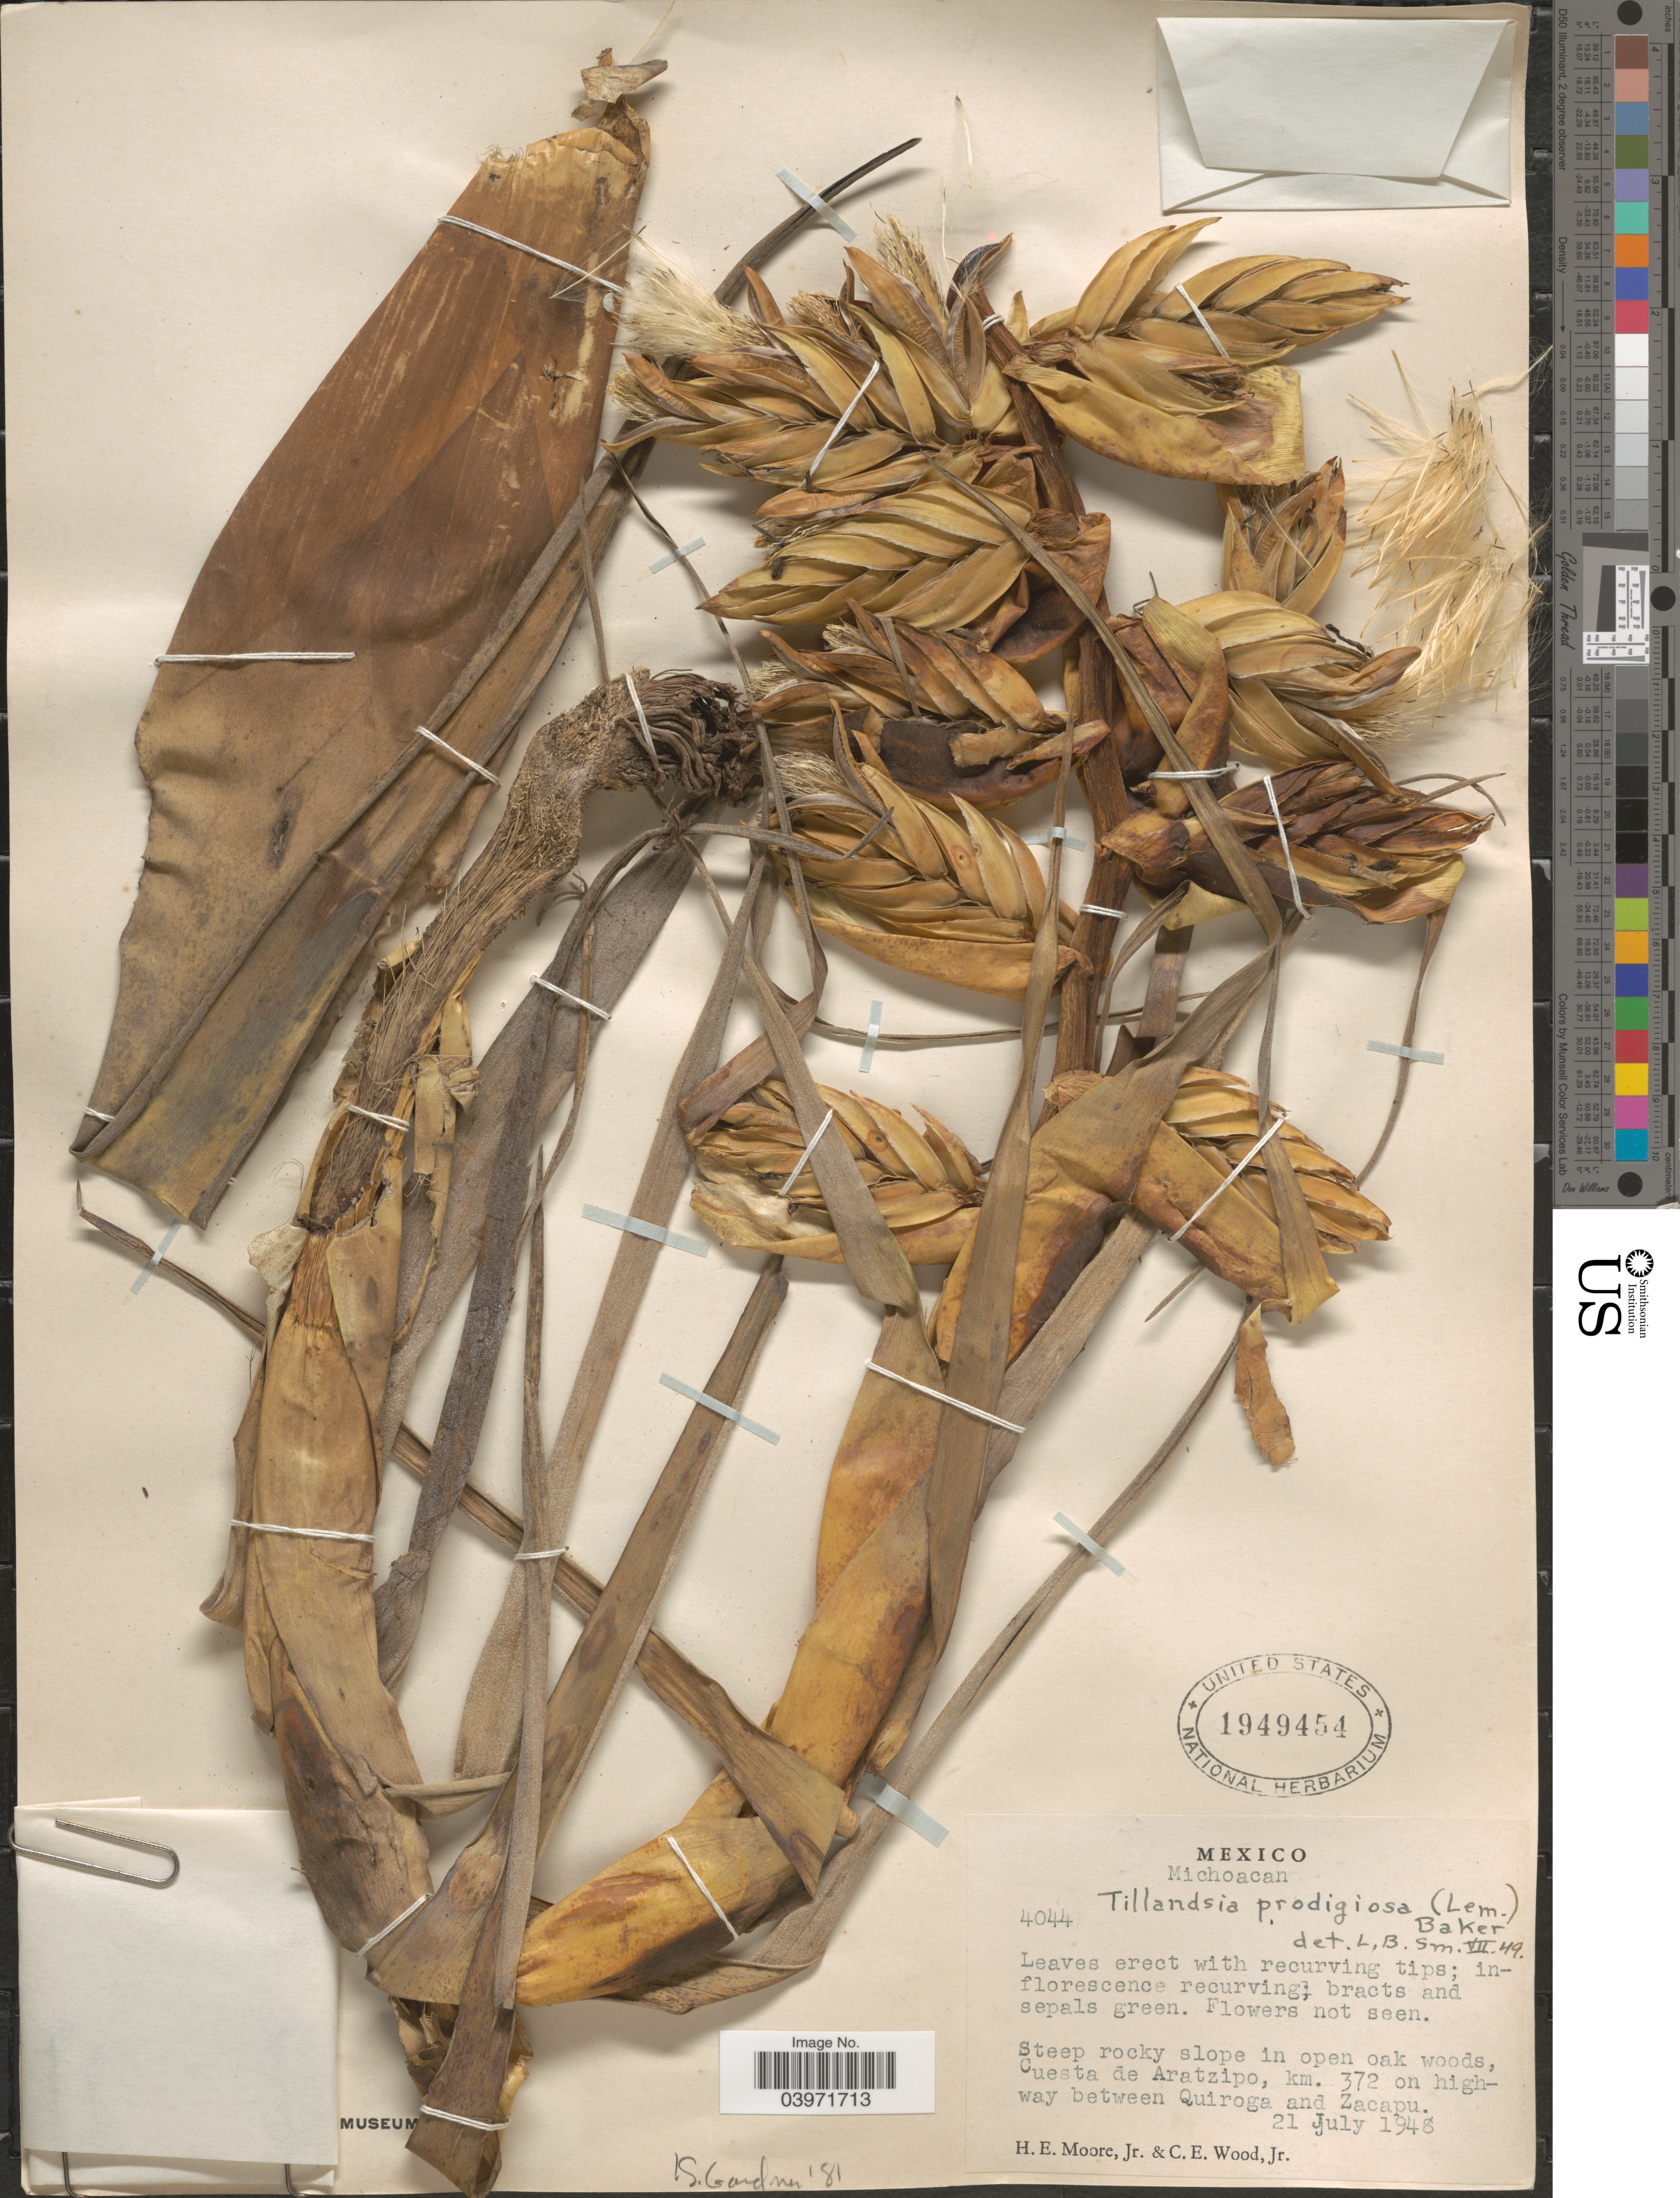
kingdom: Plantae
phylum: Tracheophyta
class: Liliopsida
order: Poales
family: Bromeliaceae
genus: Tillandsia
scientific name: Tillandsia prodigiosa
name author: (Lem.) Baker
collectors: H. Moore & C. Wood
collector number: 4044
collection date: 1948-07-21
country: Mexico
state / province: Michoacán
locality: Cuesta de Aratzipo, km. 372 on highway between Quiroga and Zacapu.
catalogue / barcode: US 1949454